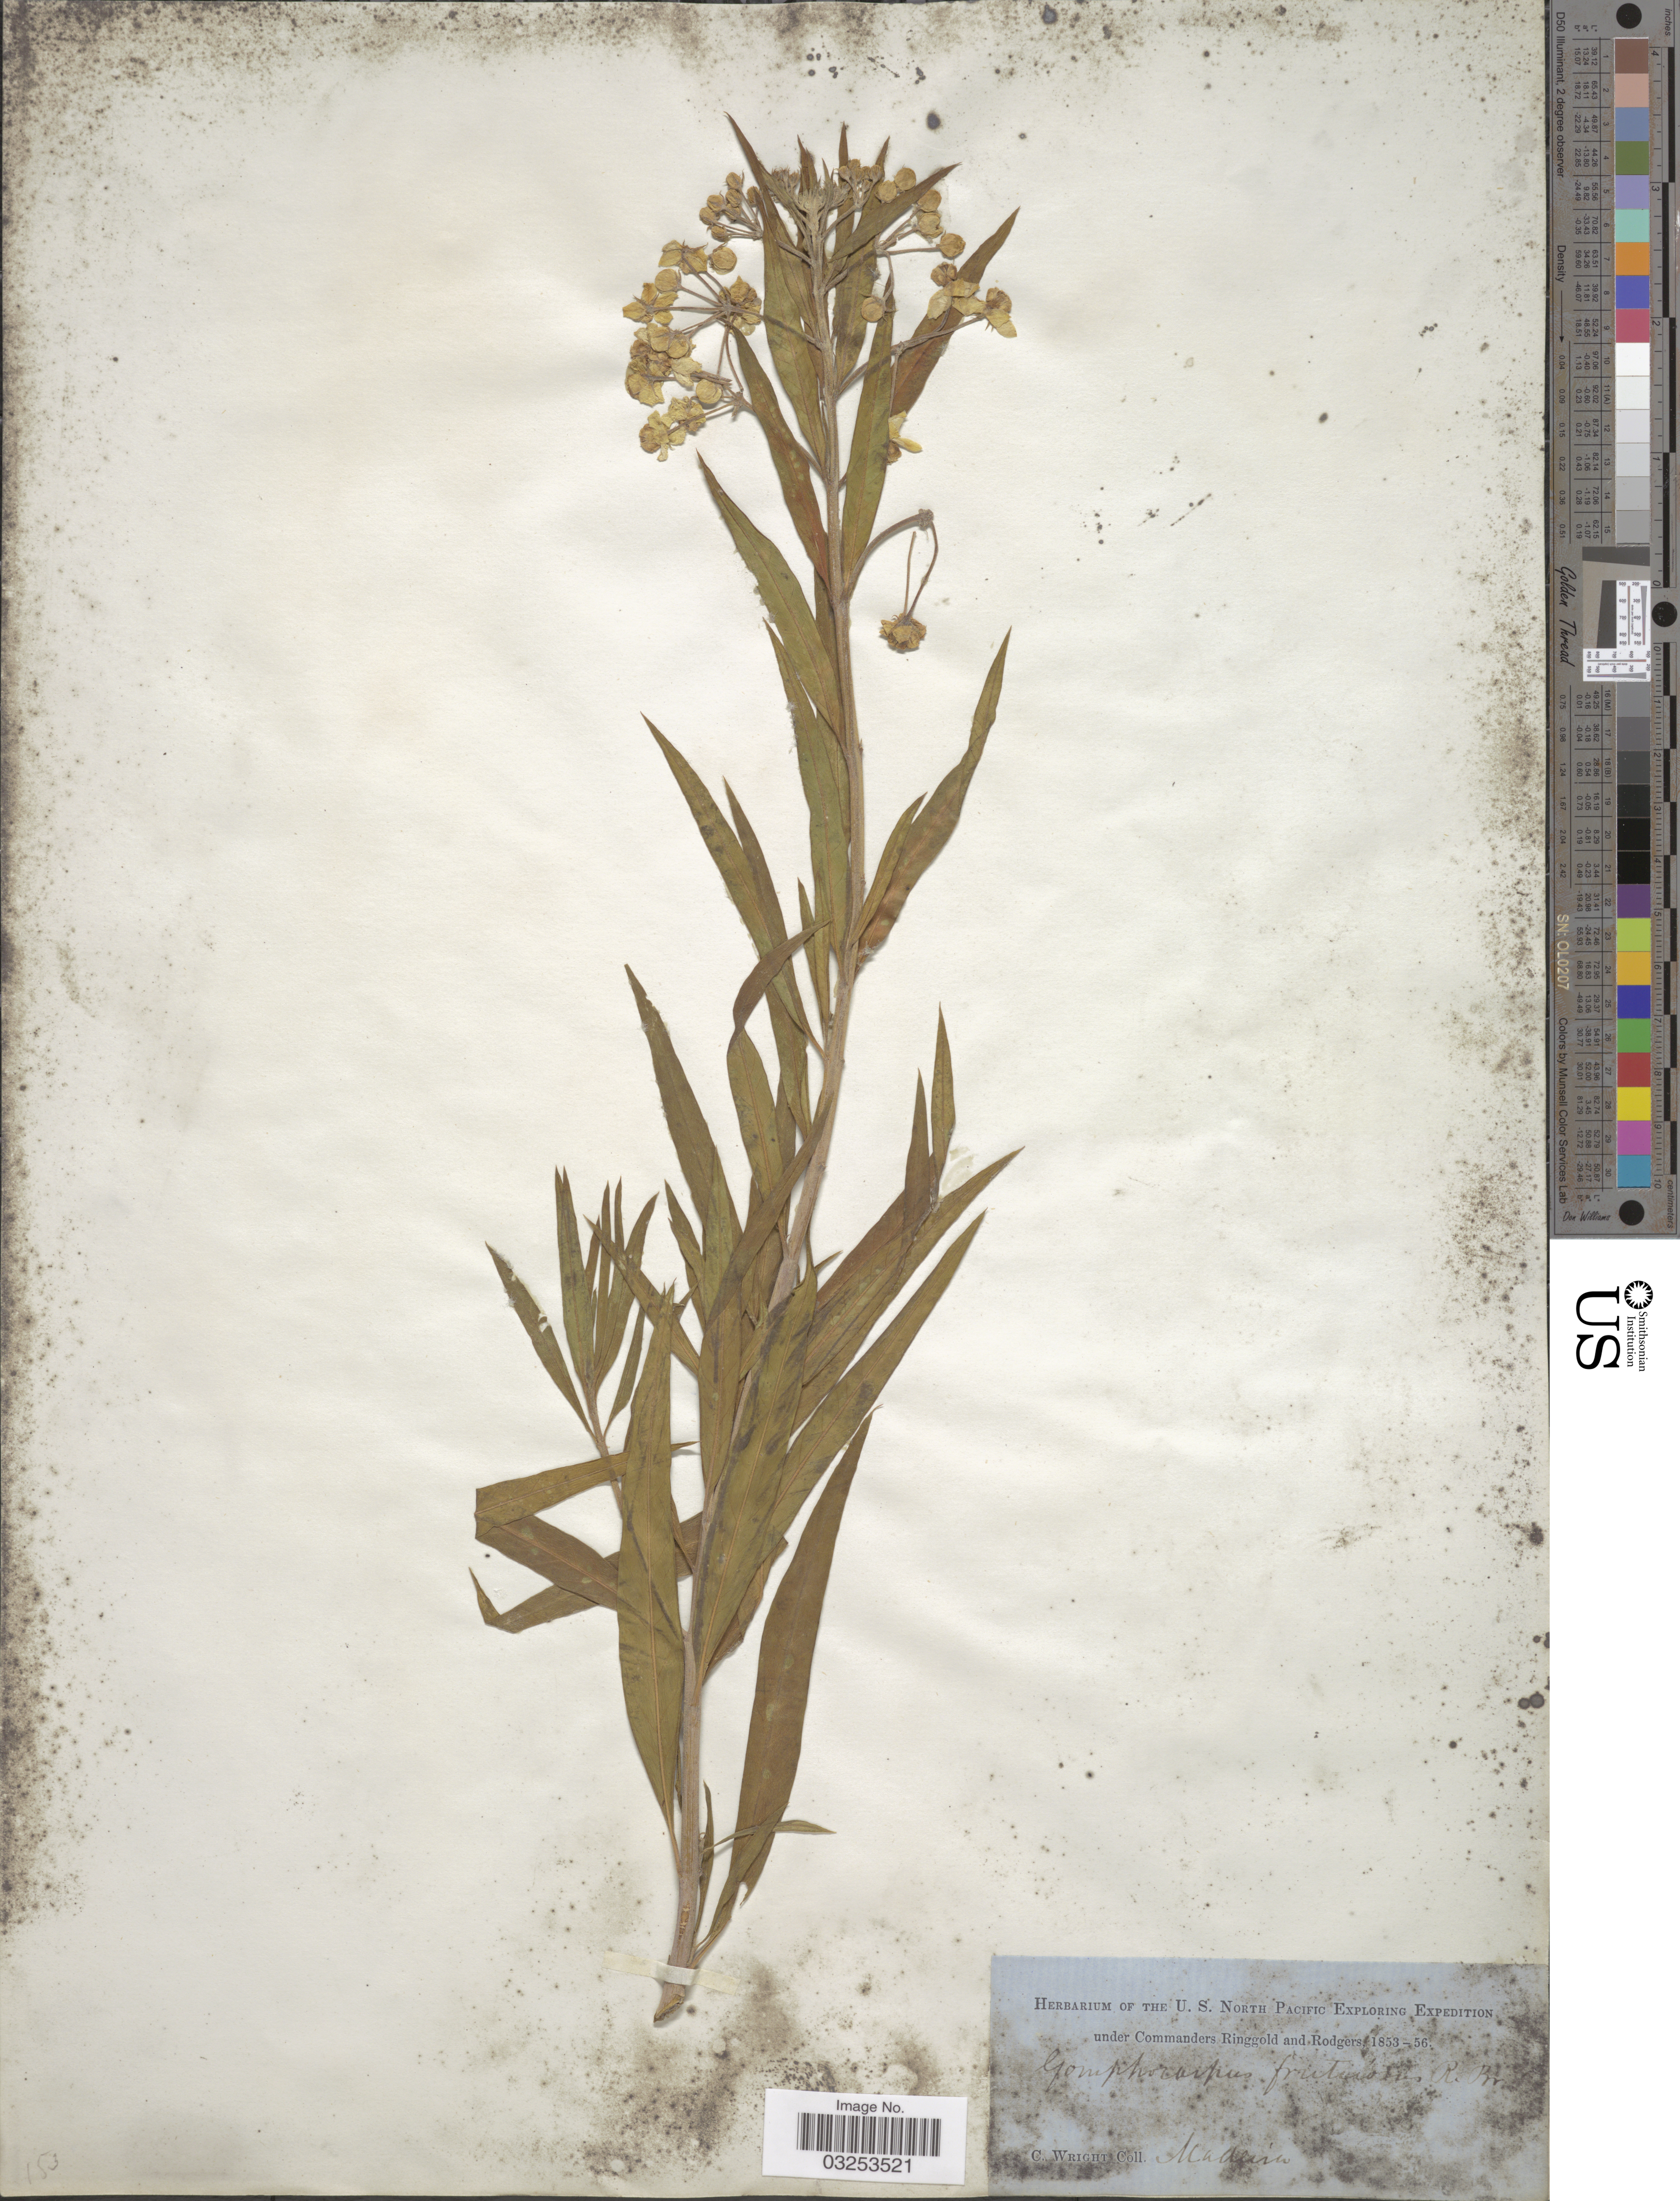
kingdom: Plantae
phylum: Tracheophyta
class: Magnoliopsida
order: Gentianales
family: Apocynaceae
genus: Gomphocarpus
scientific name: Gomphocarpus fruticosus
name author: (L.) W.T. Aiton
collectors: C. Wright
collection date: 1853/1856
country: Portugal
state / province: Madeira (Aut. Reg.)